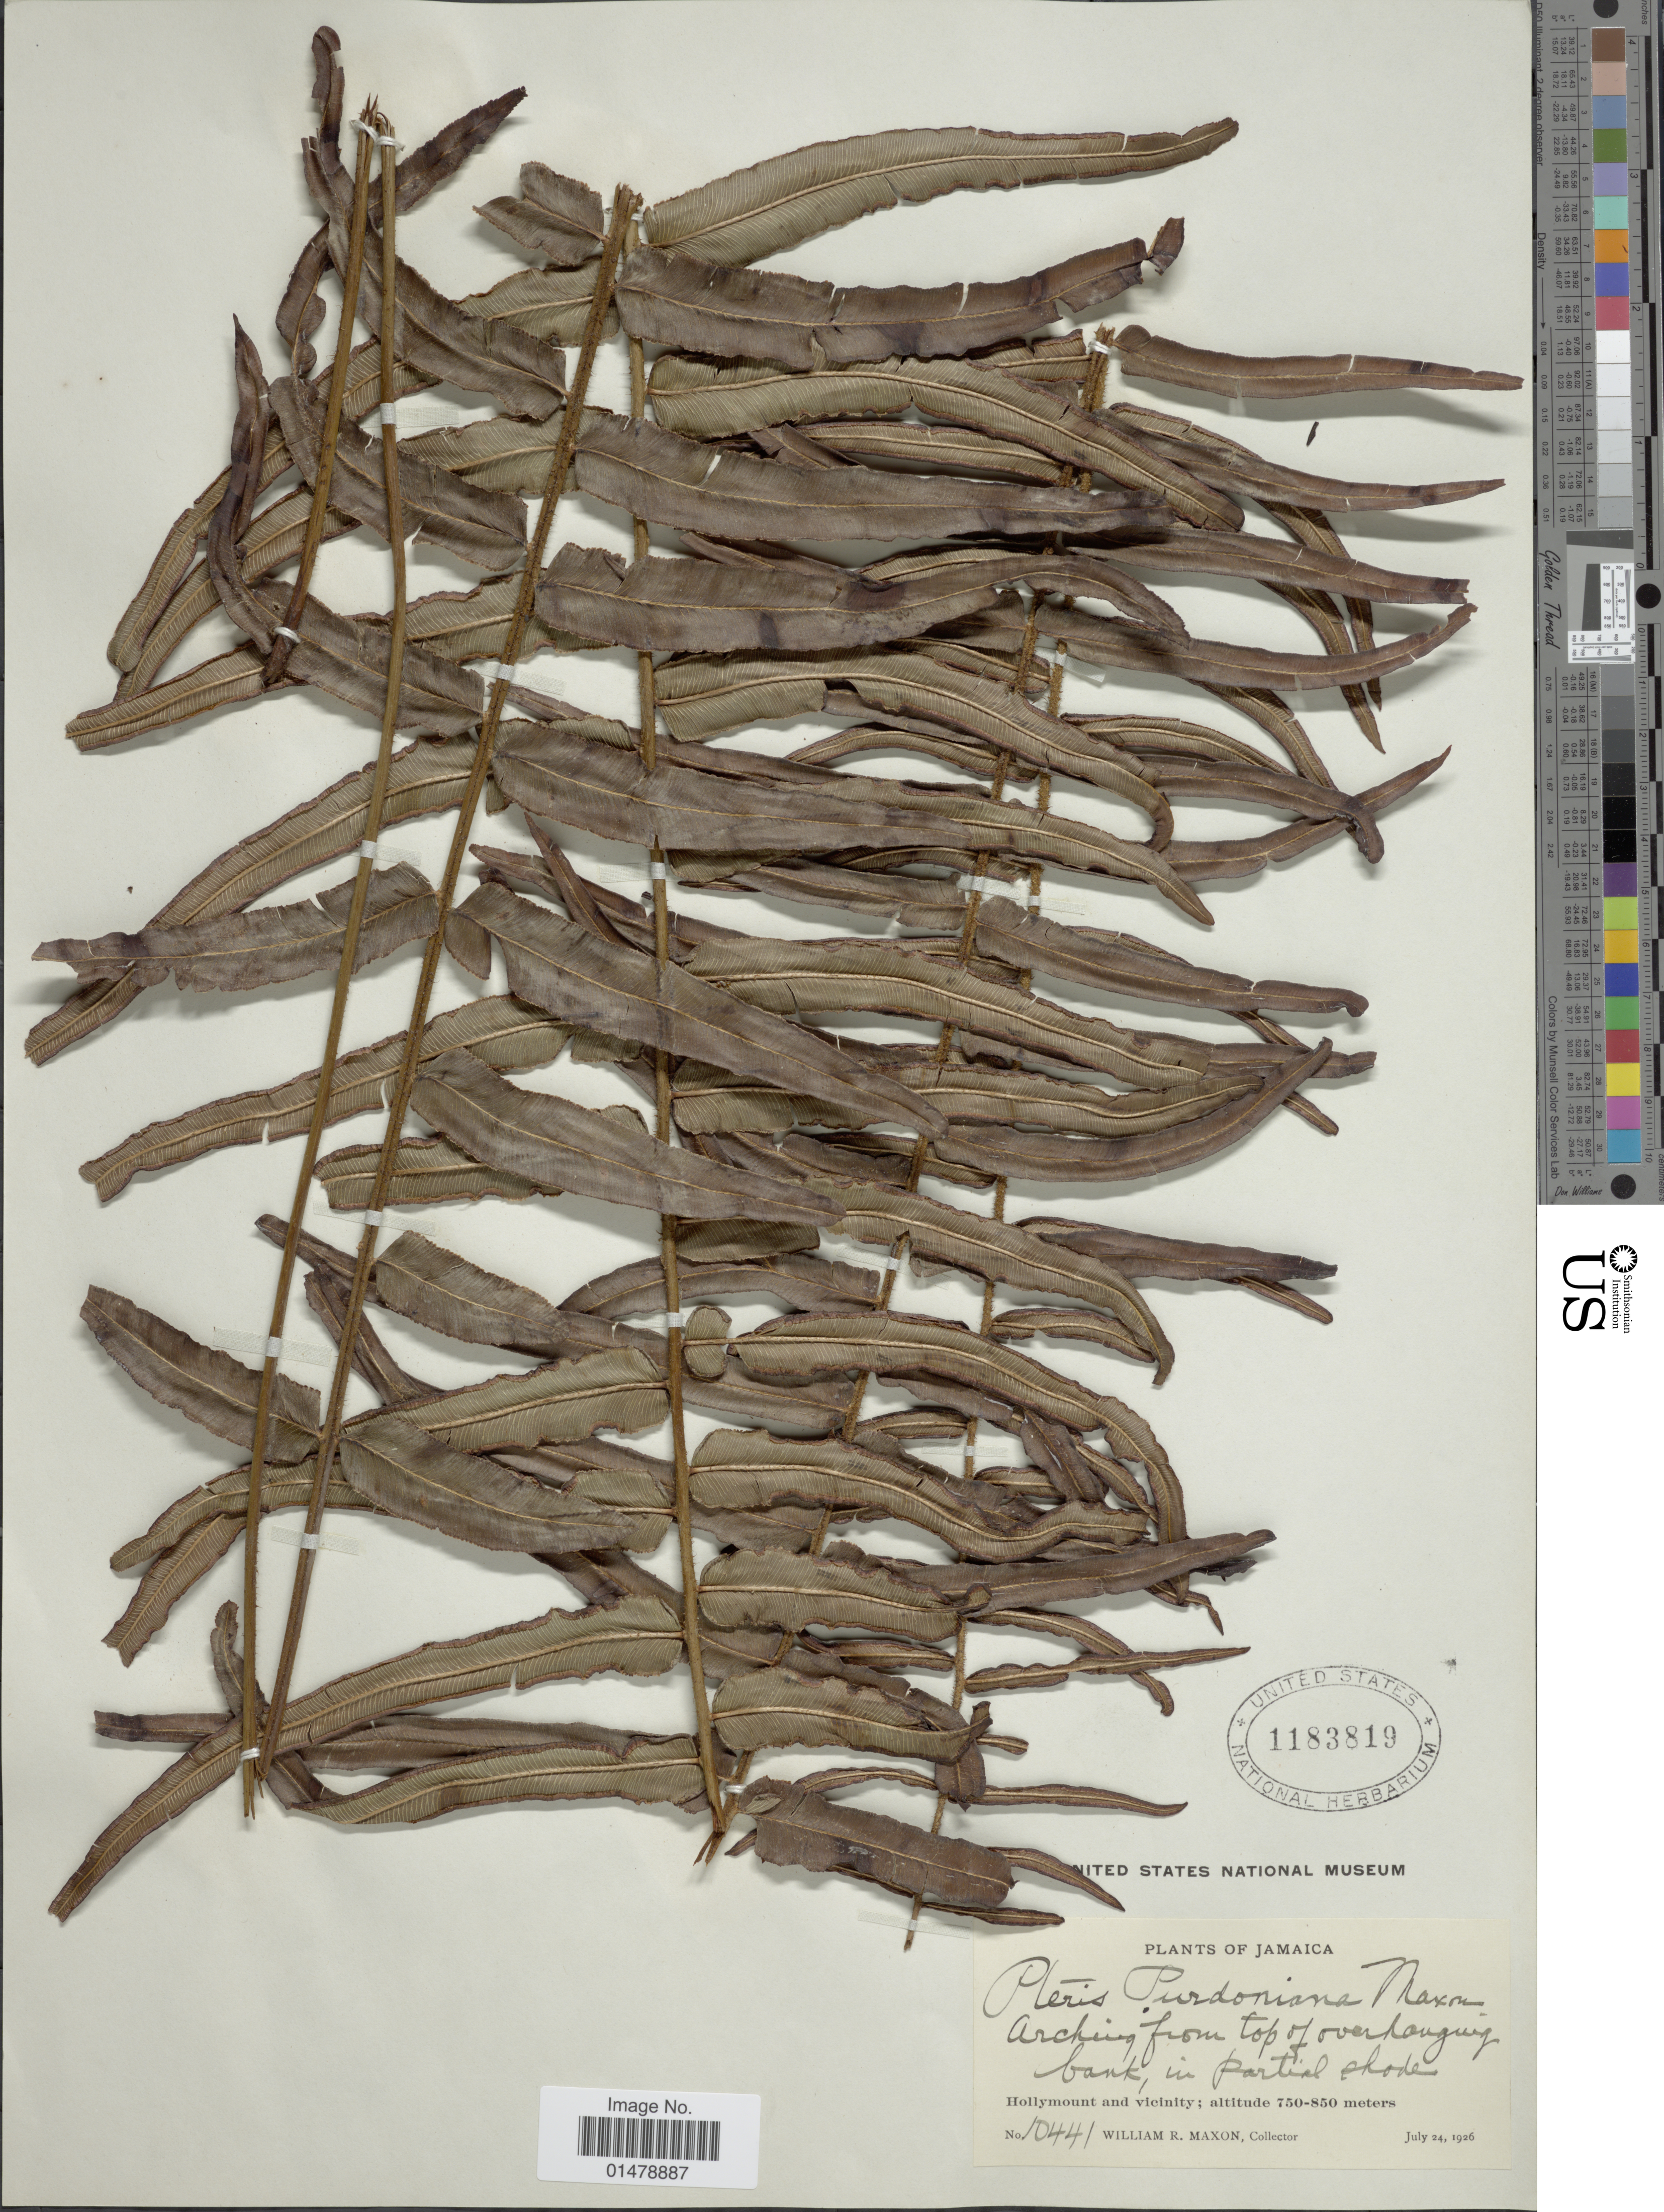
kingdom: Plantae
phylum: Tracheophyta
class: Polypodiopsida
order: Polypodiales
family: Pteridaceae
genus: Pteris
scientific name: Pteris purdoniana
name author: Maxon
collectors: W. R. Maxon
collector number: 10441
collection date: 1926-07-24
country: Jamaica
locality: Hollymount and vicinity.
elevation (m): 750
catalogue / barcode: US 1183819